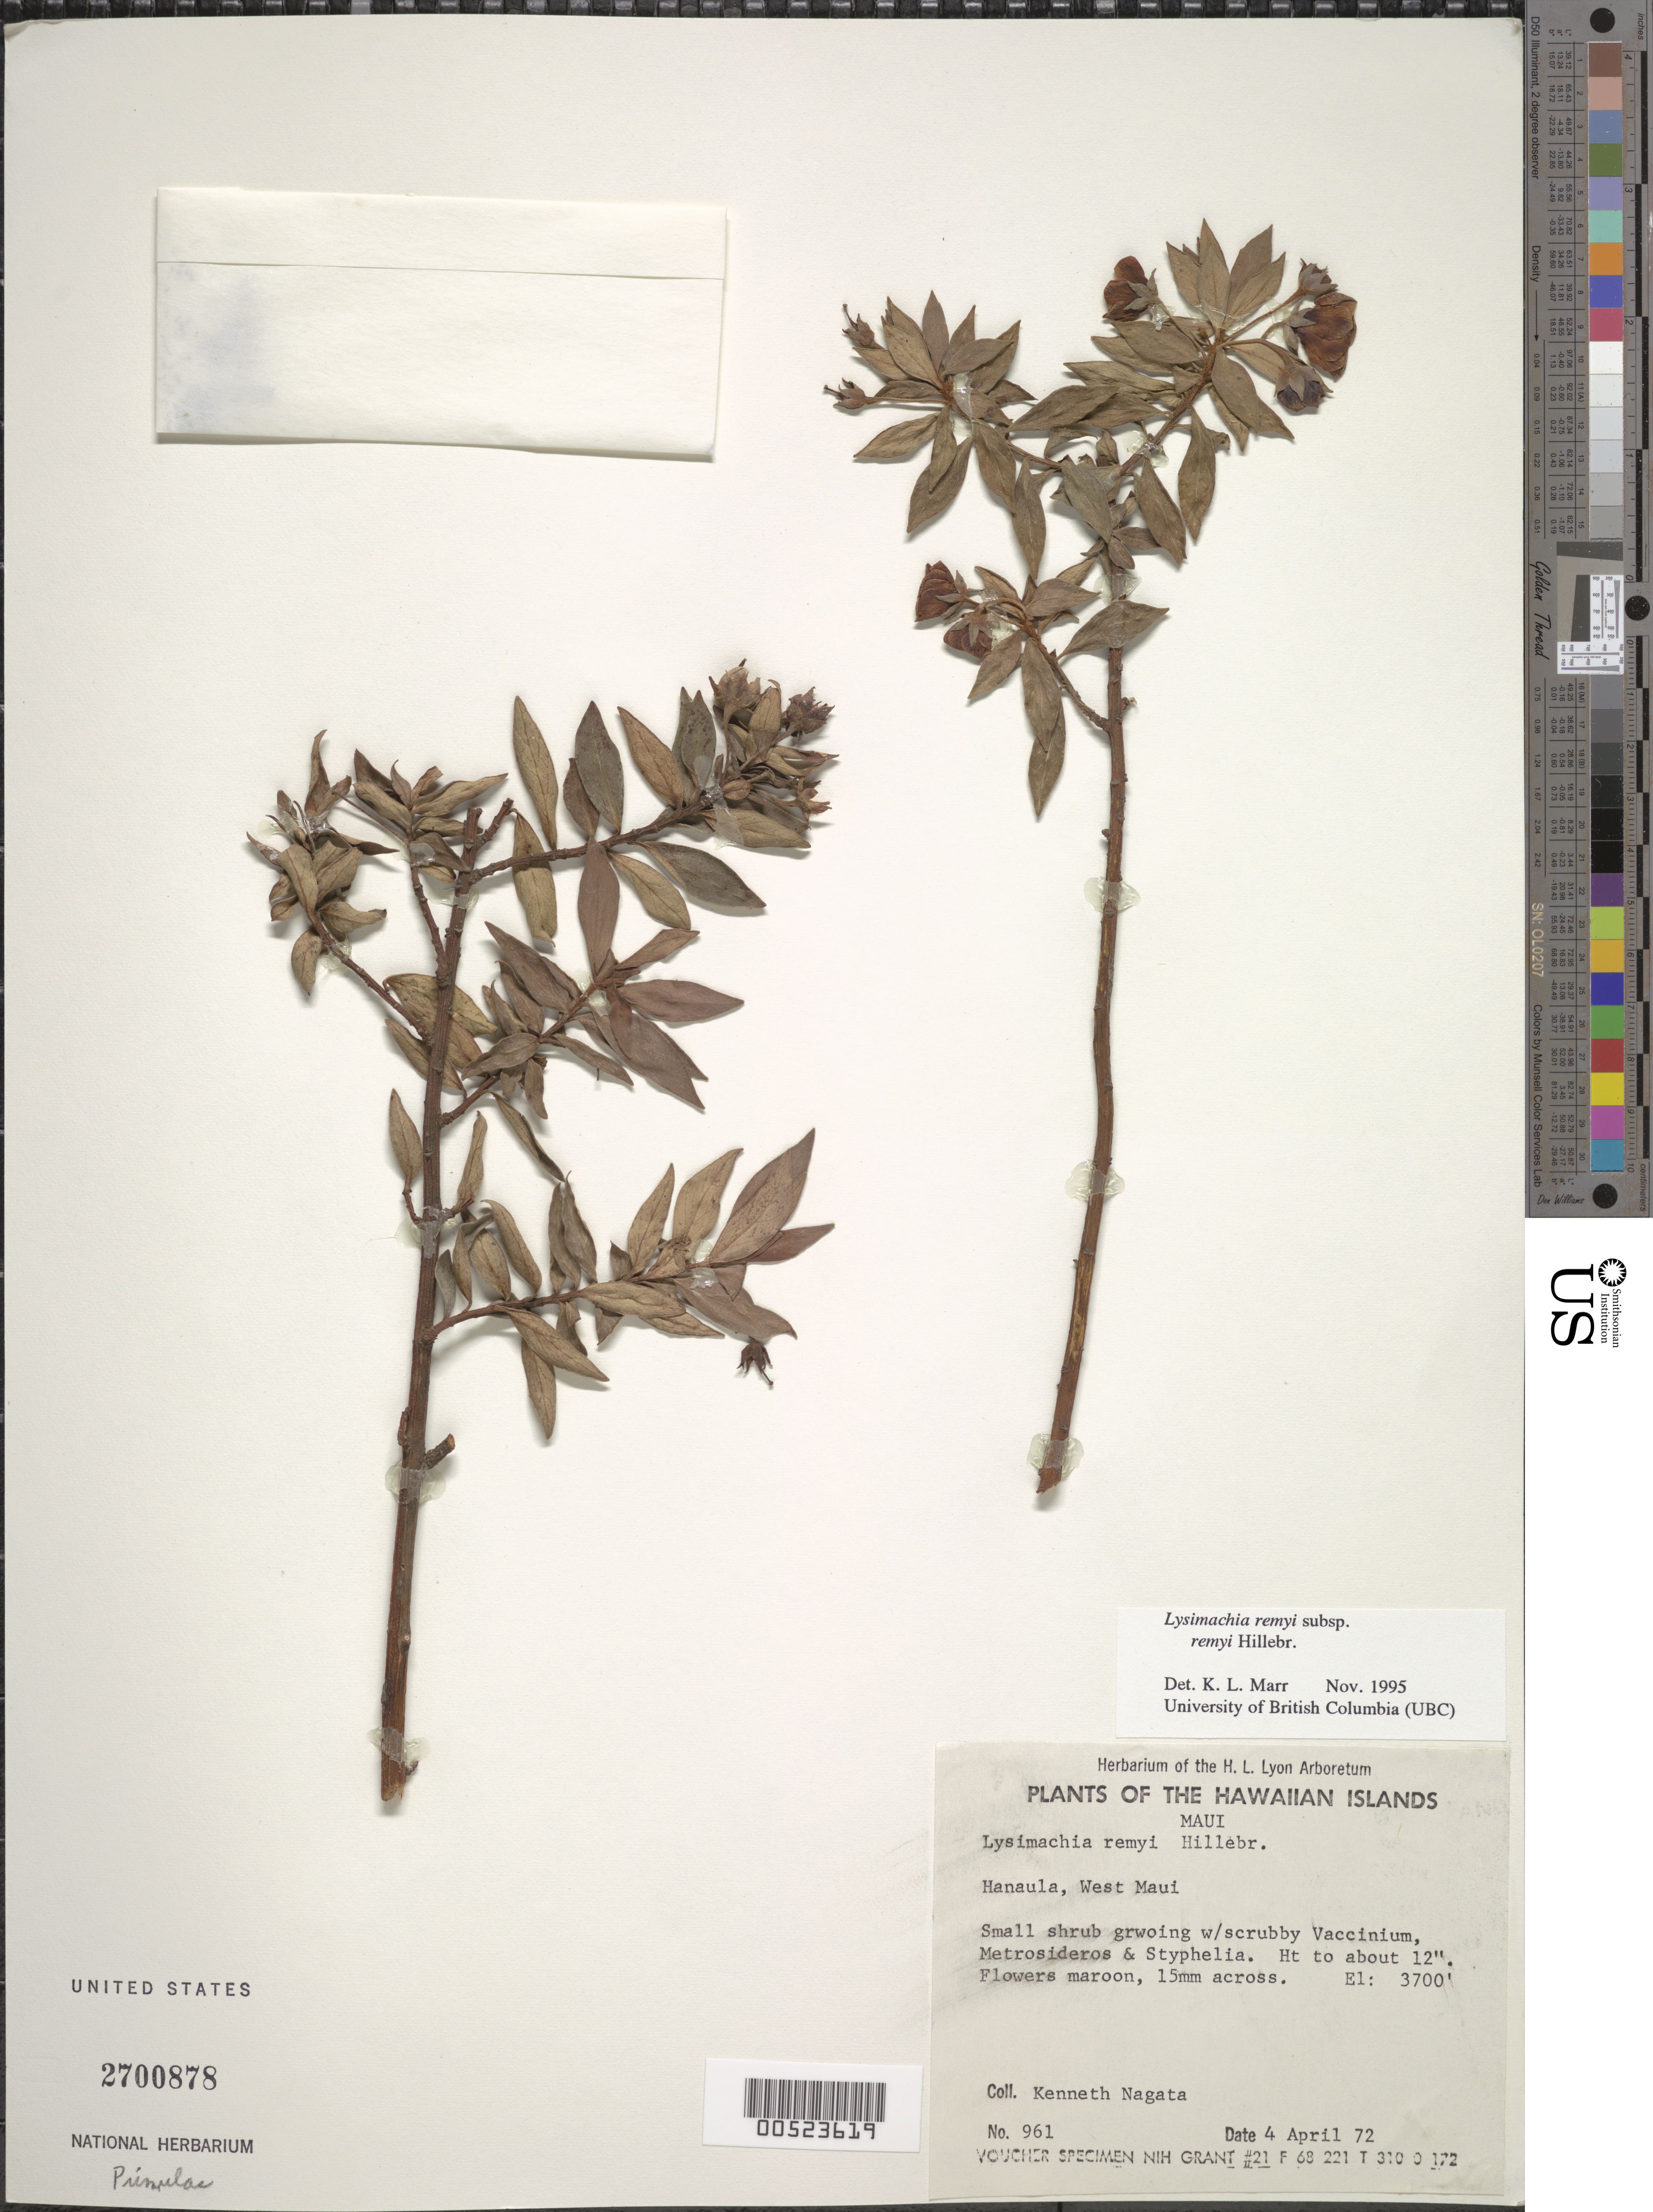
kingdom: Plantae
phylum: Tracheophyta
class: Magnoliopsida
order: Ericales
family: Primulaceae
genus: Lysimachia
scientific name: Lysimachia remyi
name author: Hillebr.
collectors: K. Nagata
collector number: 961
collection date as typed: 4 Apr 1972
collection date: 1972-04-04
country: United States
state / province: Hawaii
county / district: Maui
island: Maui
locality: W Maui, Hanaula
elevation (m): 1128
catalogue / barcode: US 2700878